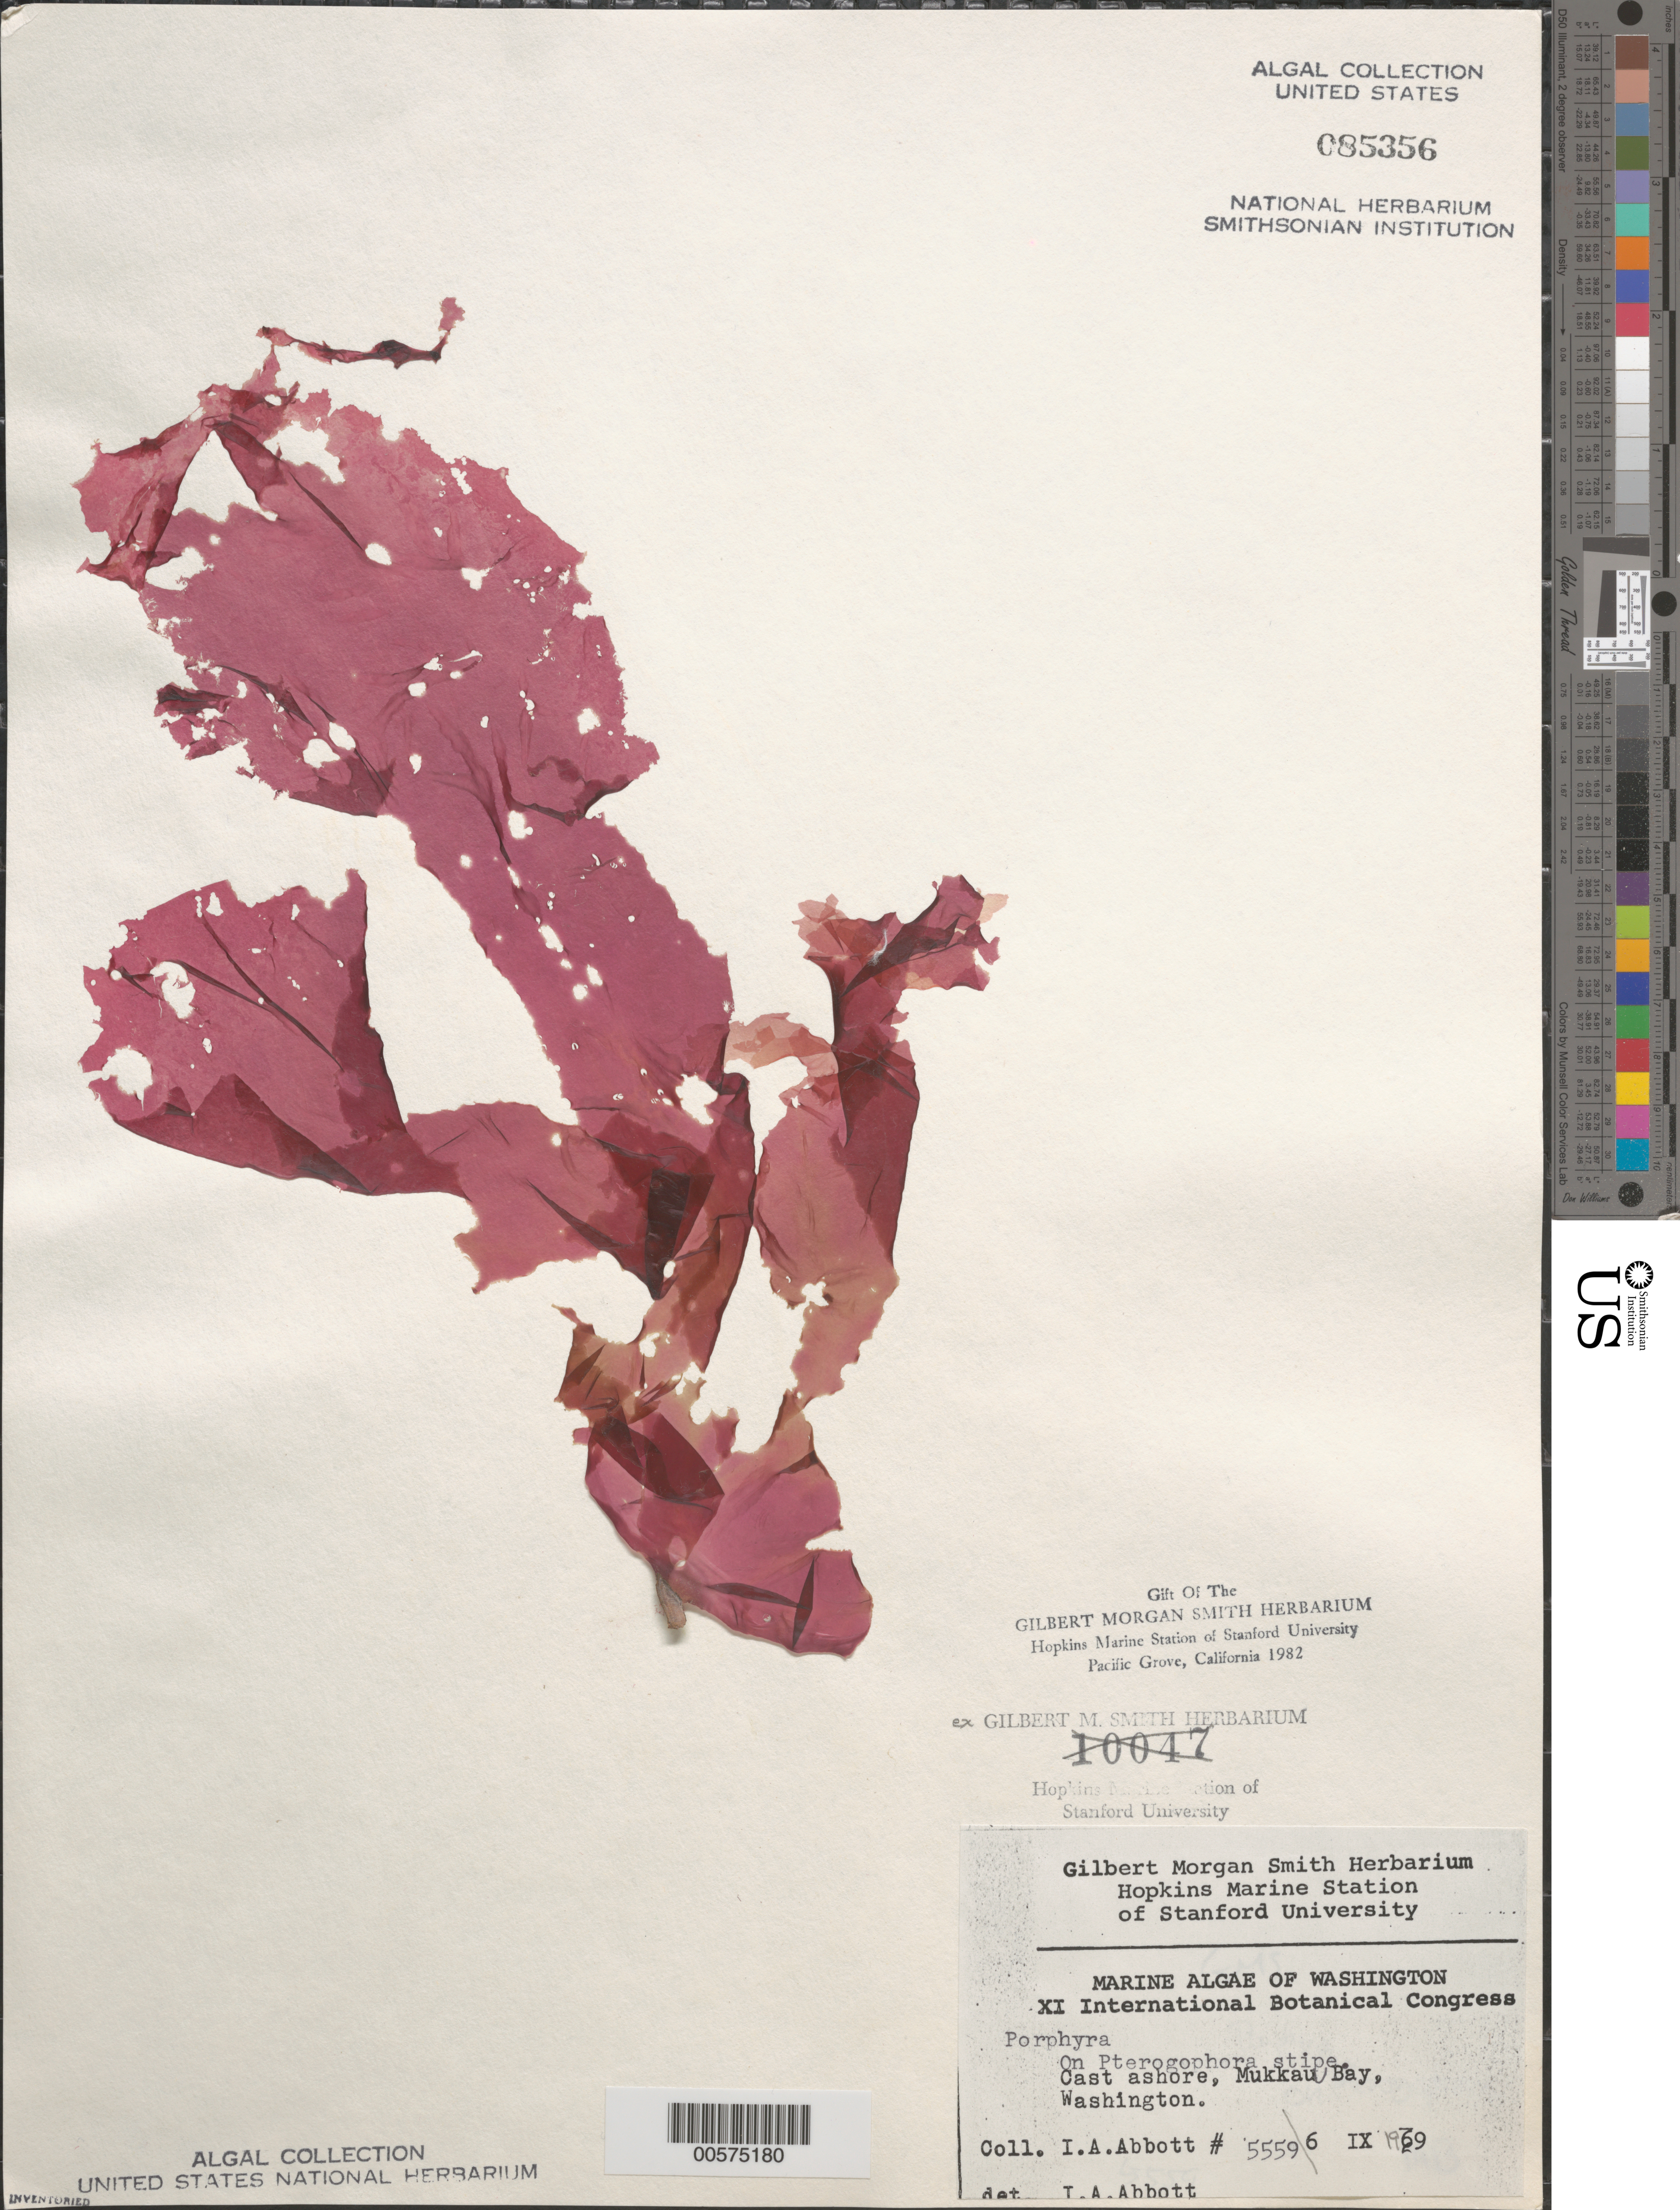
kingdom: Plantae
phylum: Rhodophyta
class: Bangiophyceae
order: Bangiales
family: Bangiaceae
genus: Porphyra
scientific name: Porphyra sp.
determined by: Abbott, Isabella A.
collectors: I. A. Abbott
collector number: IAA 5559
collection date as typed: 06 Sep 1969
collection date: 1969-09-06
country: United States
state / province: Washington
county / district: Clallam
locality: Mukkaw Bay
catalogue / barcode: US 85356